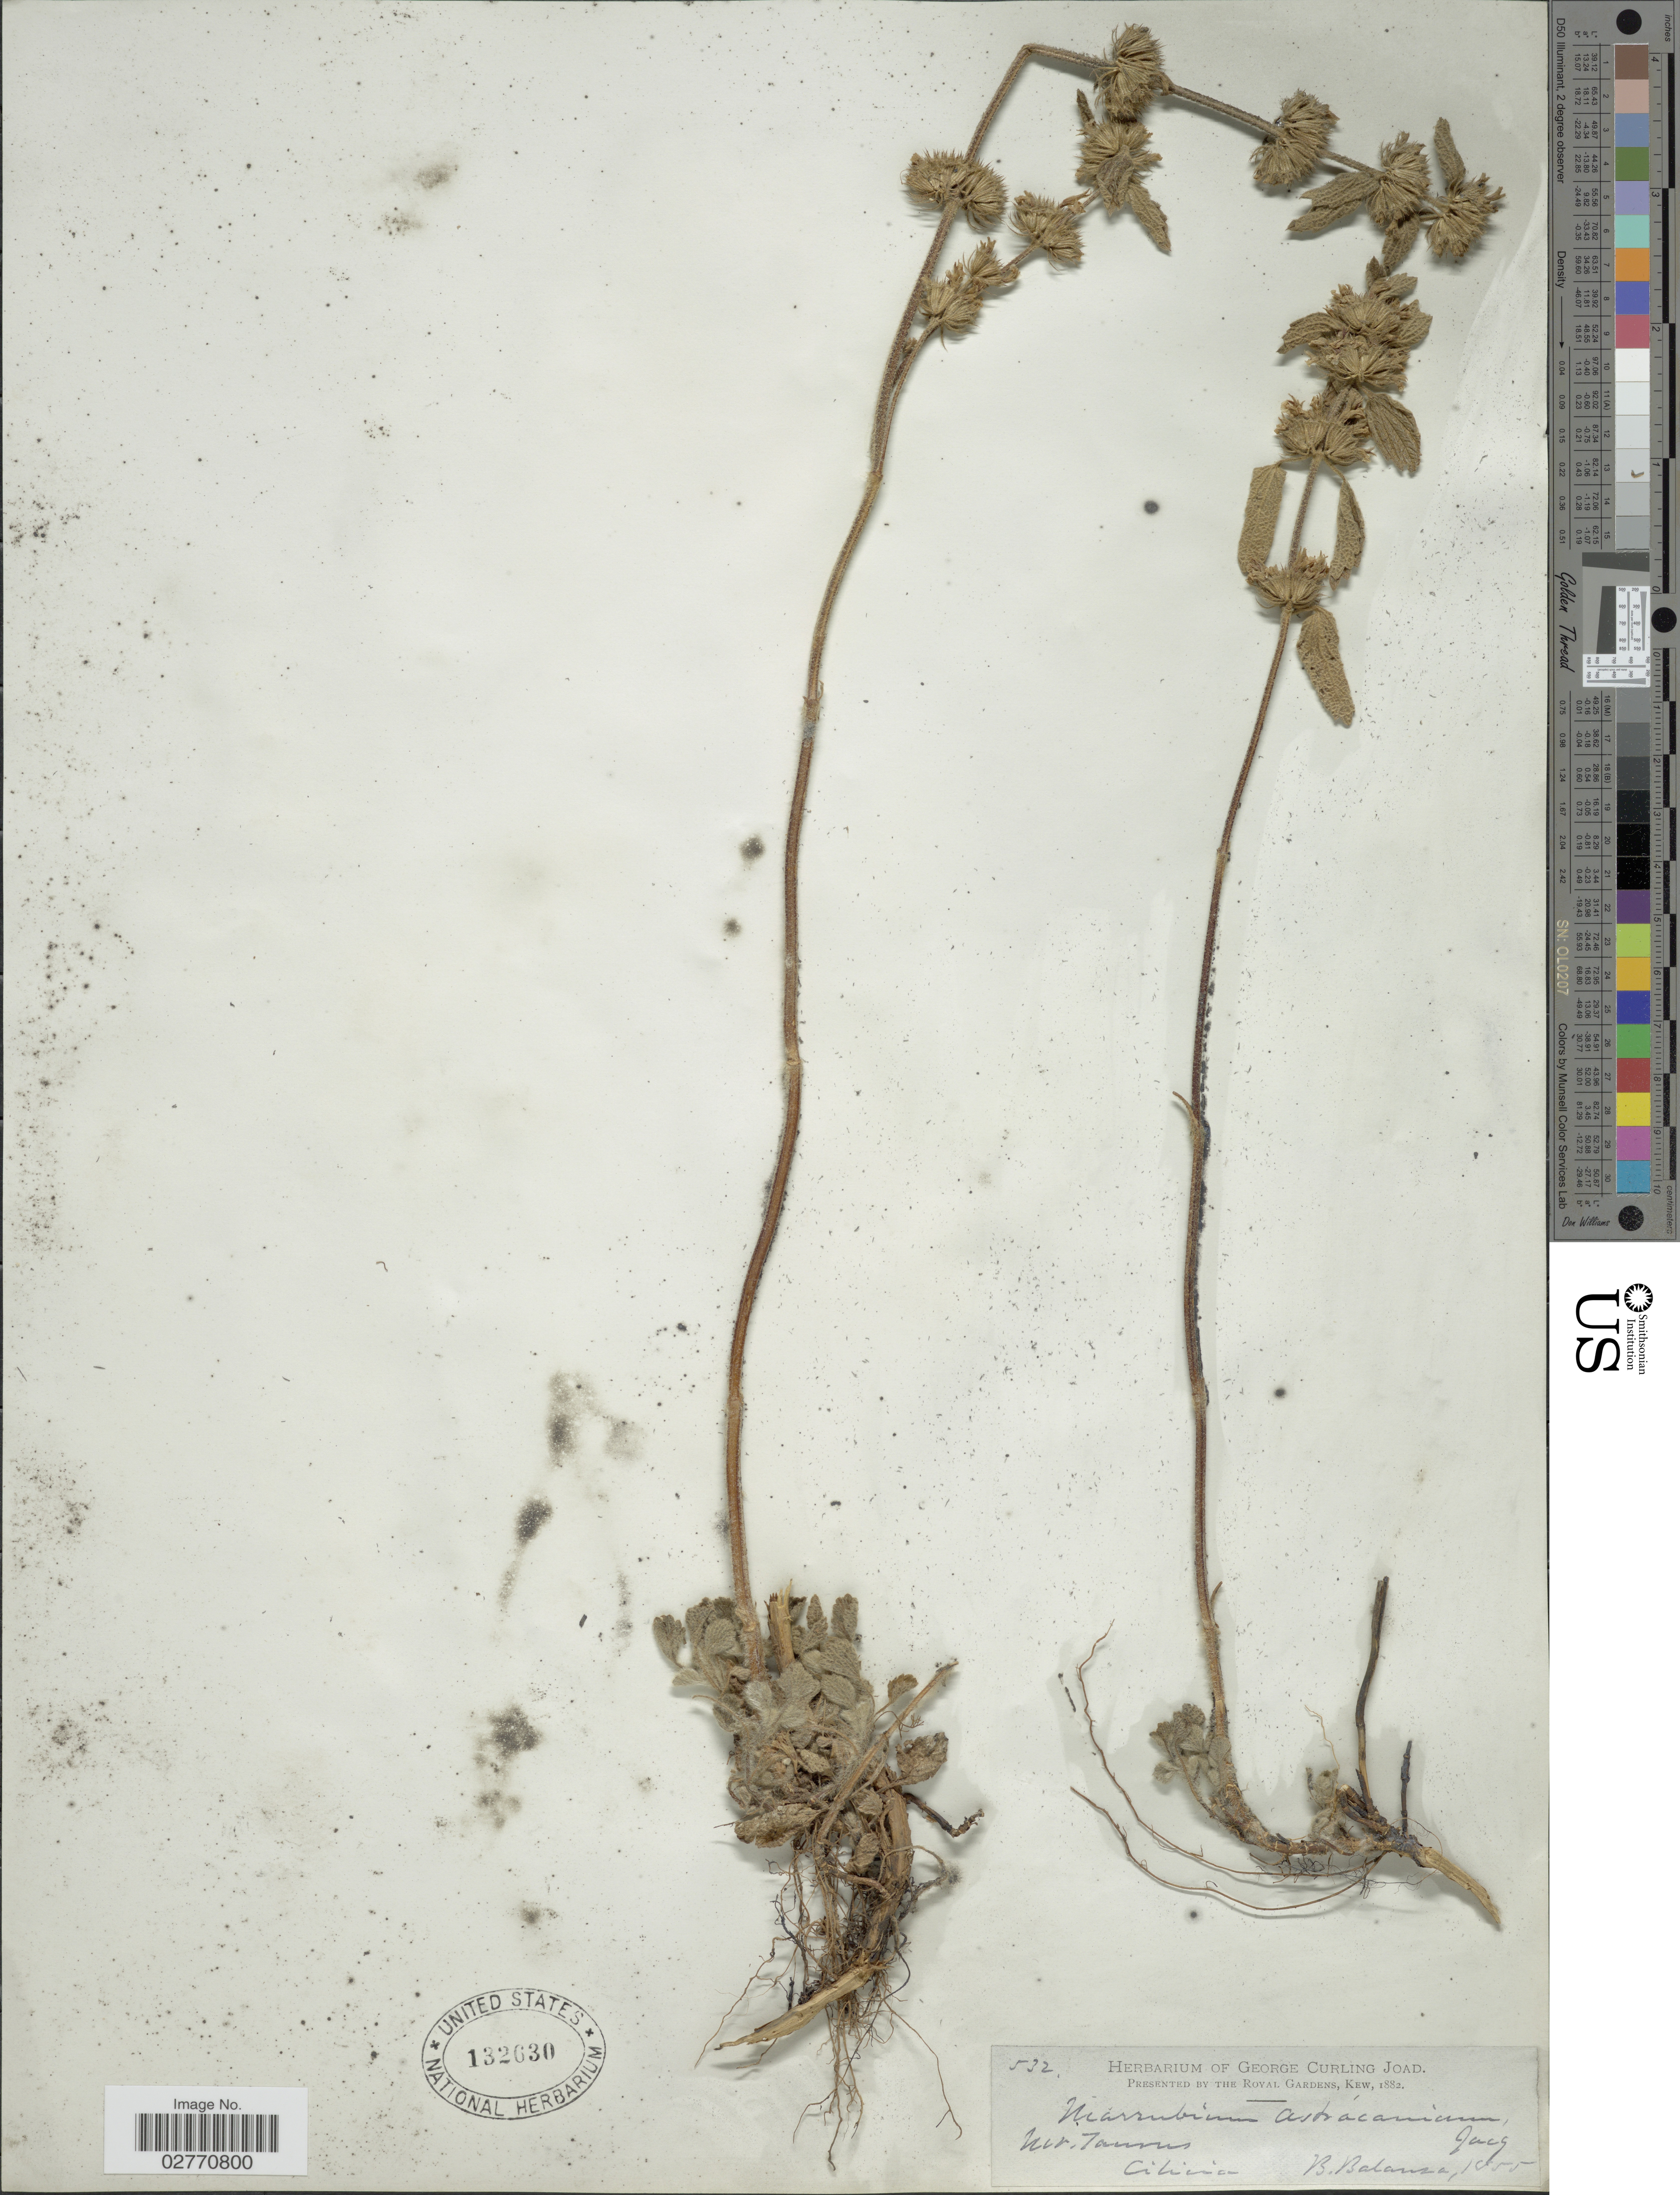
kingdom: Plantae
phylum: Tracheophyta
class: Magnoliopsida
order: Lamiales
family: Lamiaceae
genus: Marrubium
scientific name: Marrubium astracanicum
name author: Jacq.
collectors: B. Balansa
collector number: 1055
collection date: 1882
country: Turkey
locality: Mnt Taurus Cilicia [interpreted]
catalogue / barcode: US 132630